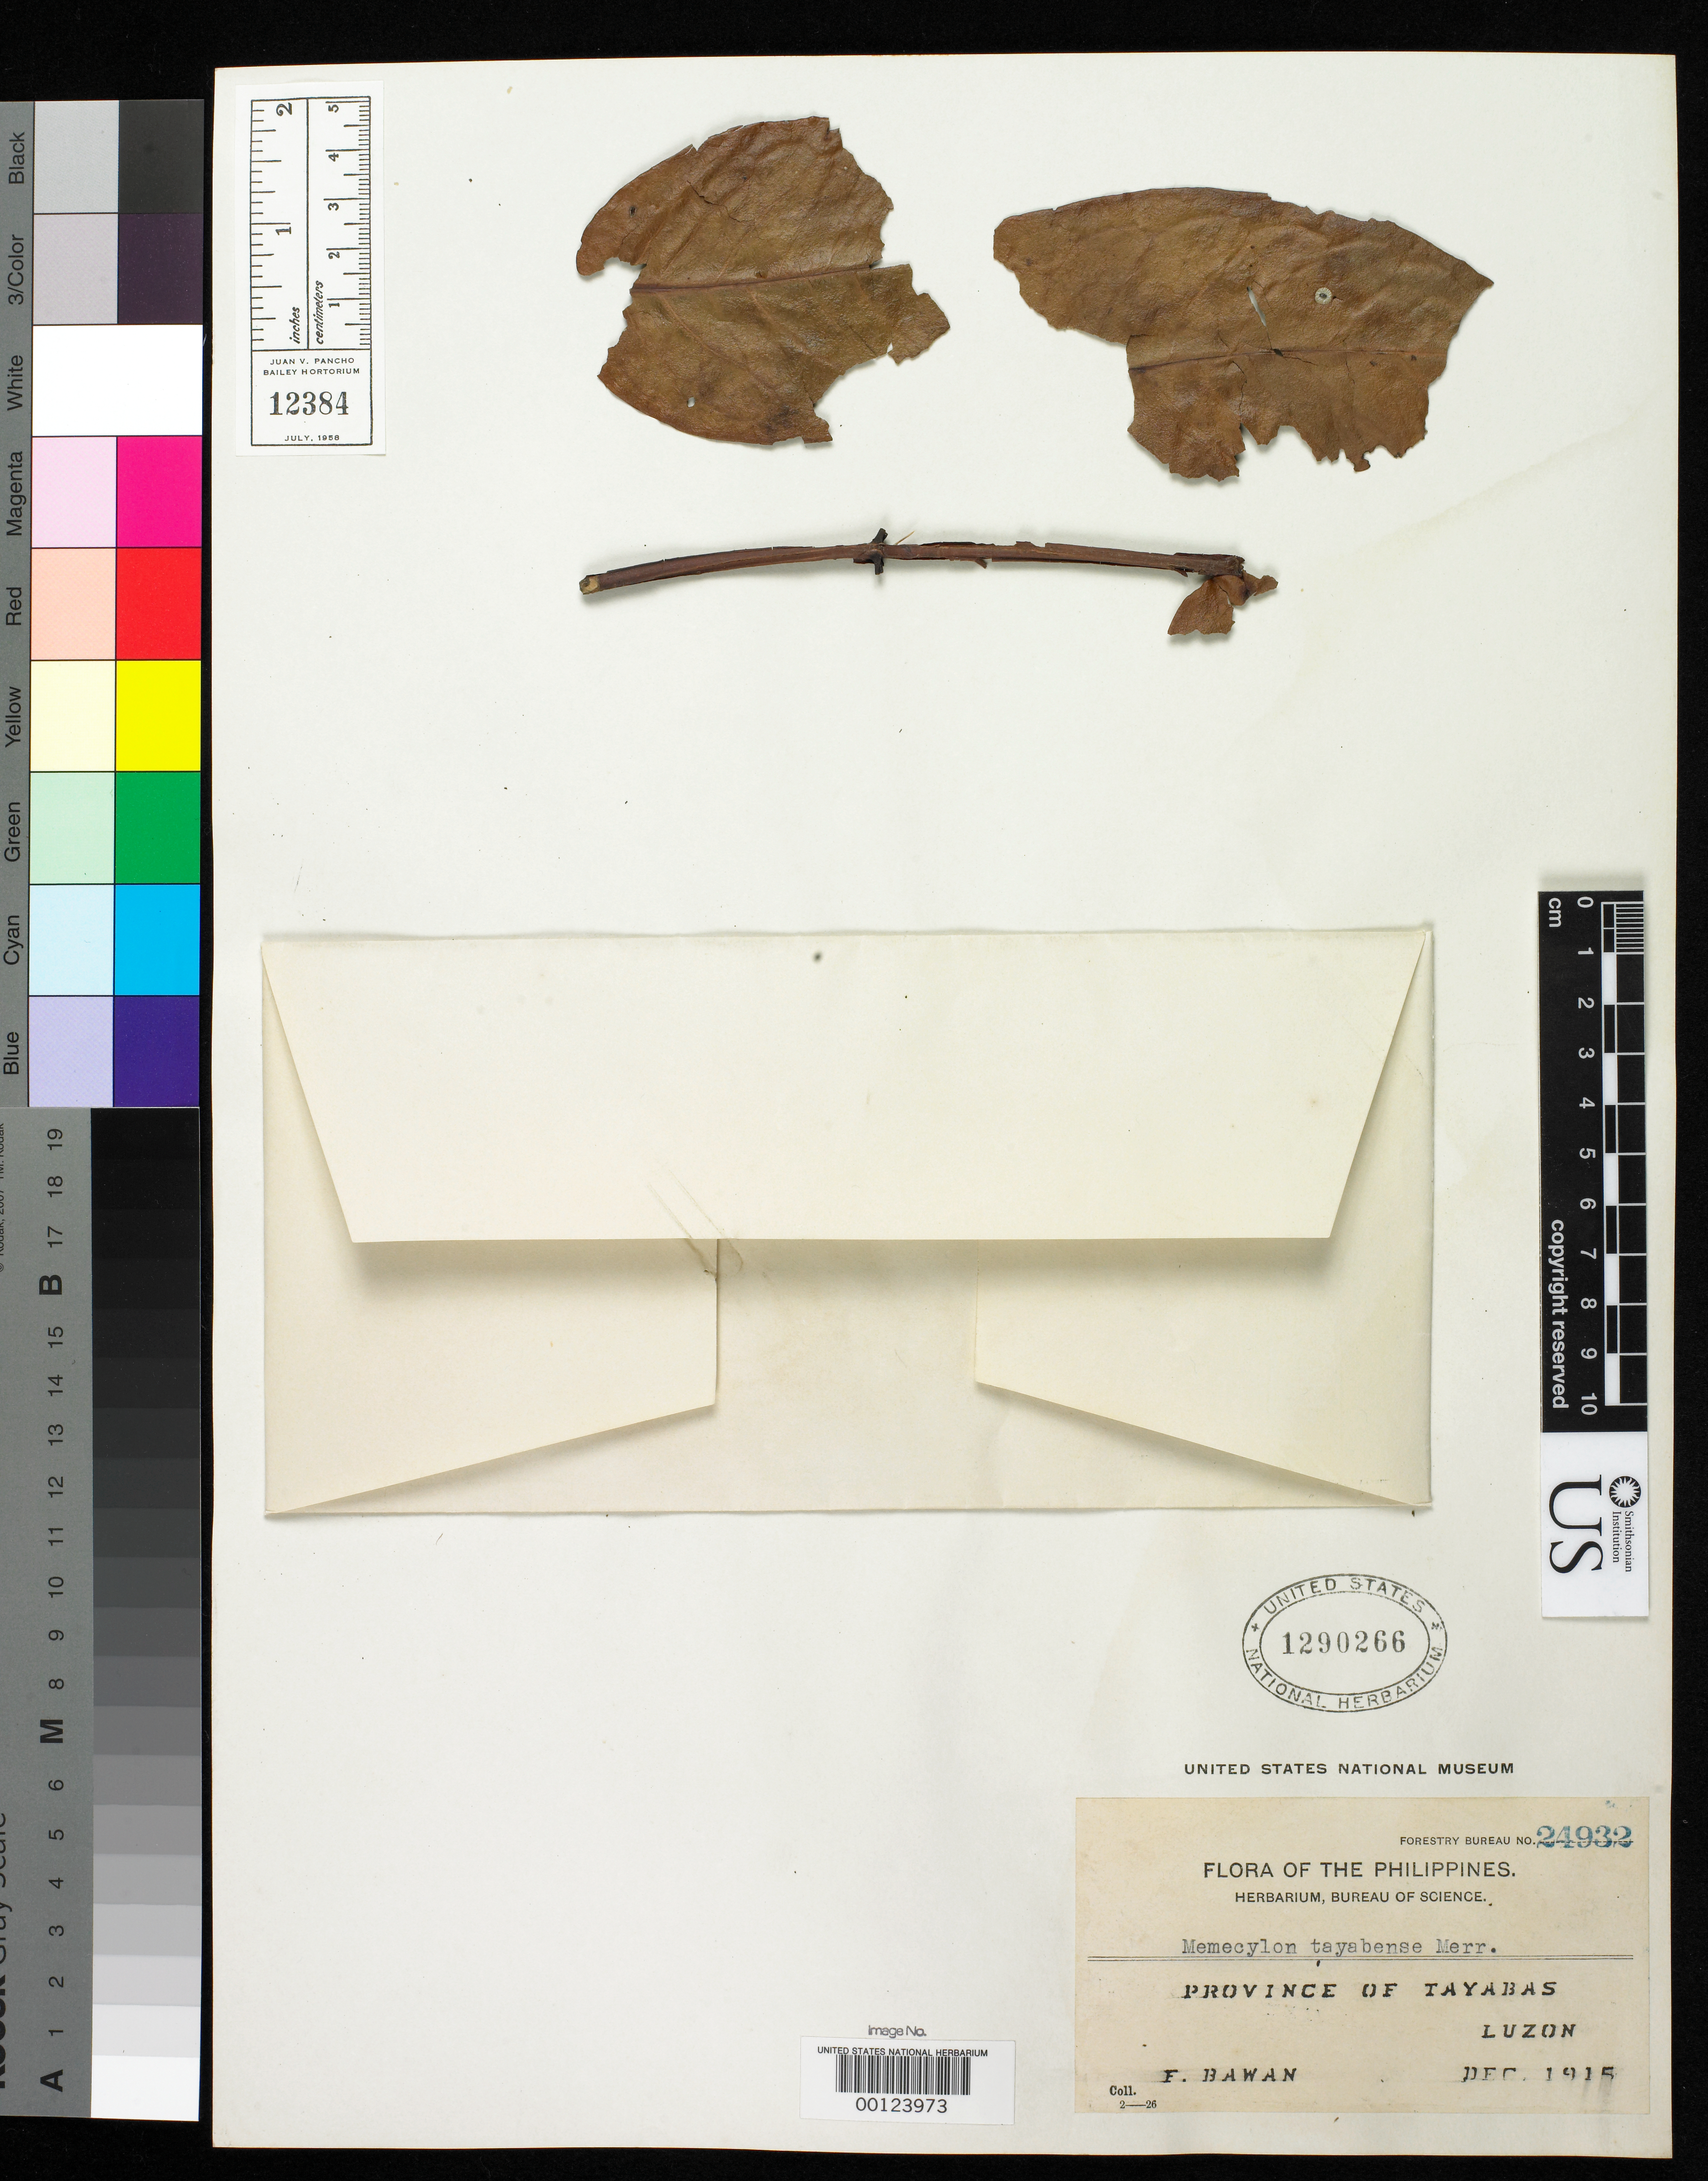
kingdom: Plantae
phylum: Tracheophyta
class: Magnoliopsida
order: Myrtales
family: Melastomataceae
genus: Memecylon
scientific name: Memecylon tayabense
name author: Merr.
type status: Isotype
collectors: F. Bawan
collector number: Bur. Sci. 24932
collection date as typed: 12 Dec 1915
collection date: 1915-12-12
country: Philippines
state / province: Calabarzon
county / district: Quezon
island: Luzon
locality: Atimonan.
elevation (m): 200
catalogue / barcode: US 1290266